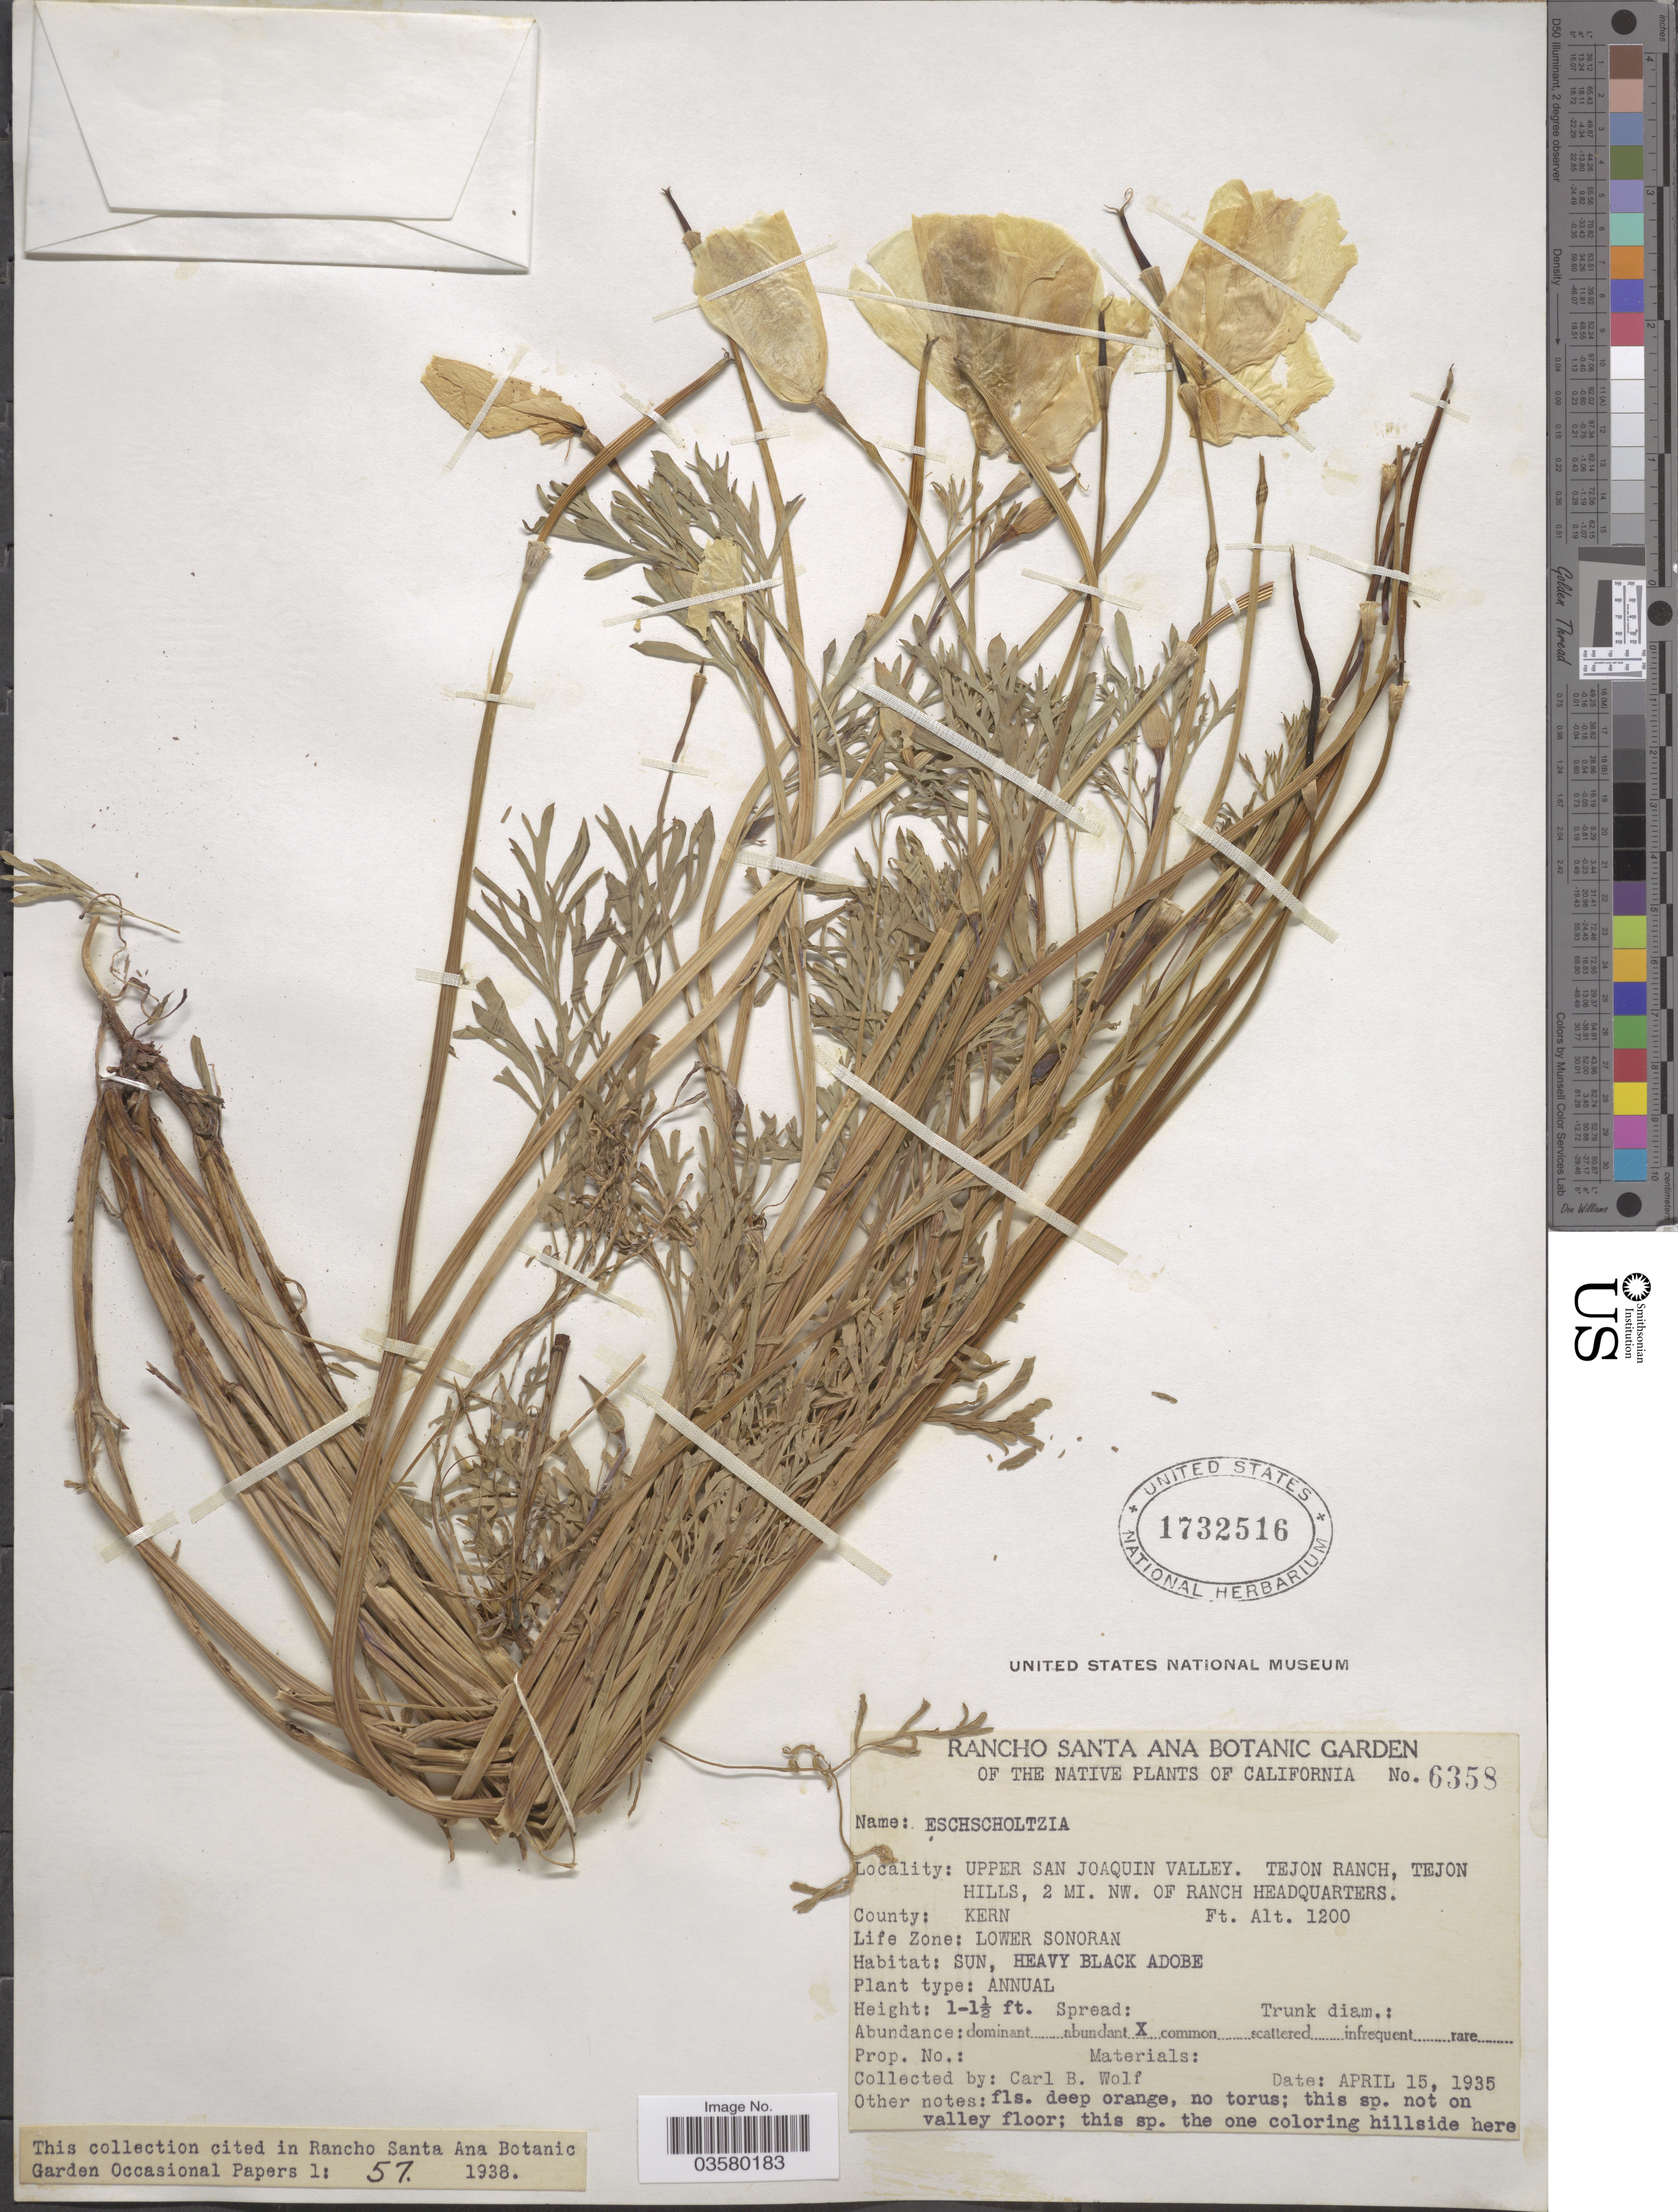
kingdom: Plantae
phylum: Tracheophyta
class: Magnoliopsida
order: Ranunculales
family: Papaveraceae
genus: Eschscholzia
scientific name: Eschscholzia caespitosa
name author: Benth.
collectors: C. B. Wolf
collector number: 6358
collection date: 1935-04-15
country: United States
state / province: California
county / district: Kern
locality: Upper San Joaquin Valley. Tejon Ranch, Tejon Hills, 2 Mi. NW. of Ranch Headquarters. County: Kern. Life Zone: Lower Sonoran.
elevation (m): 366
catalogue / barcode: US 1732516